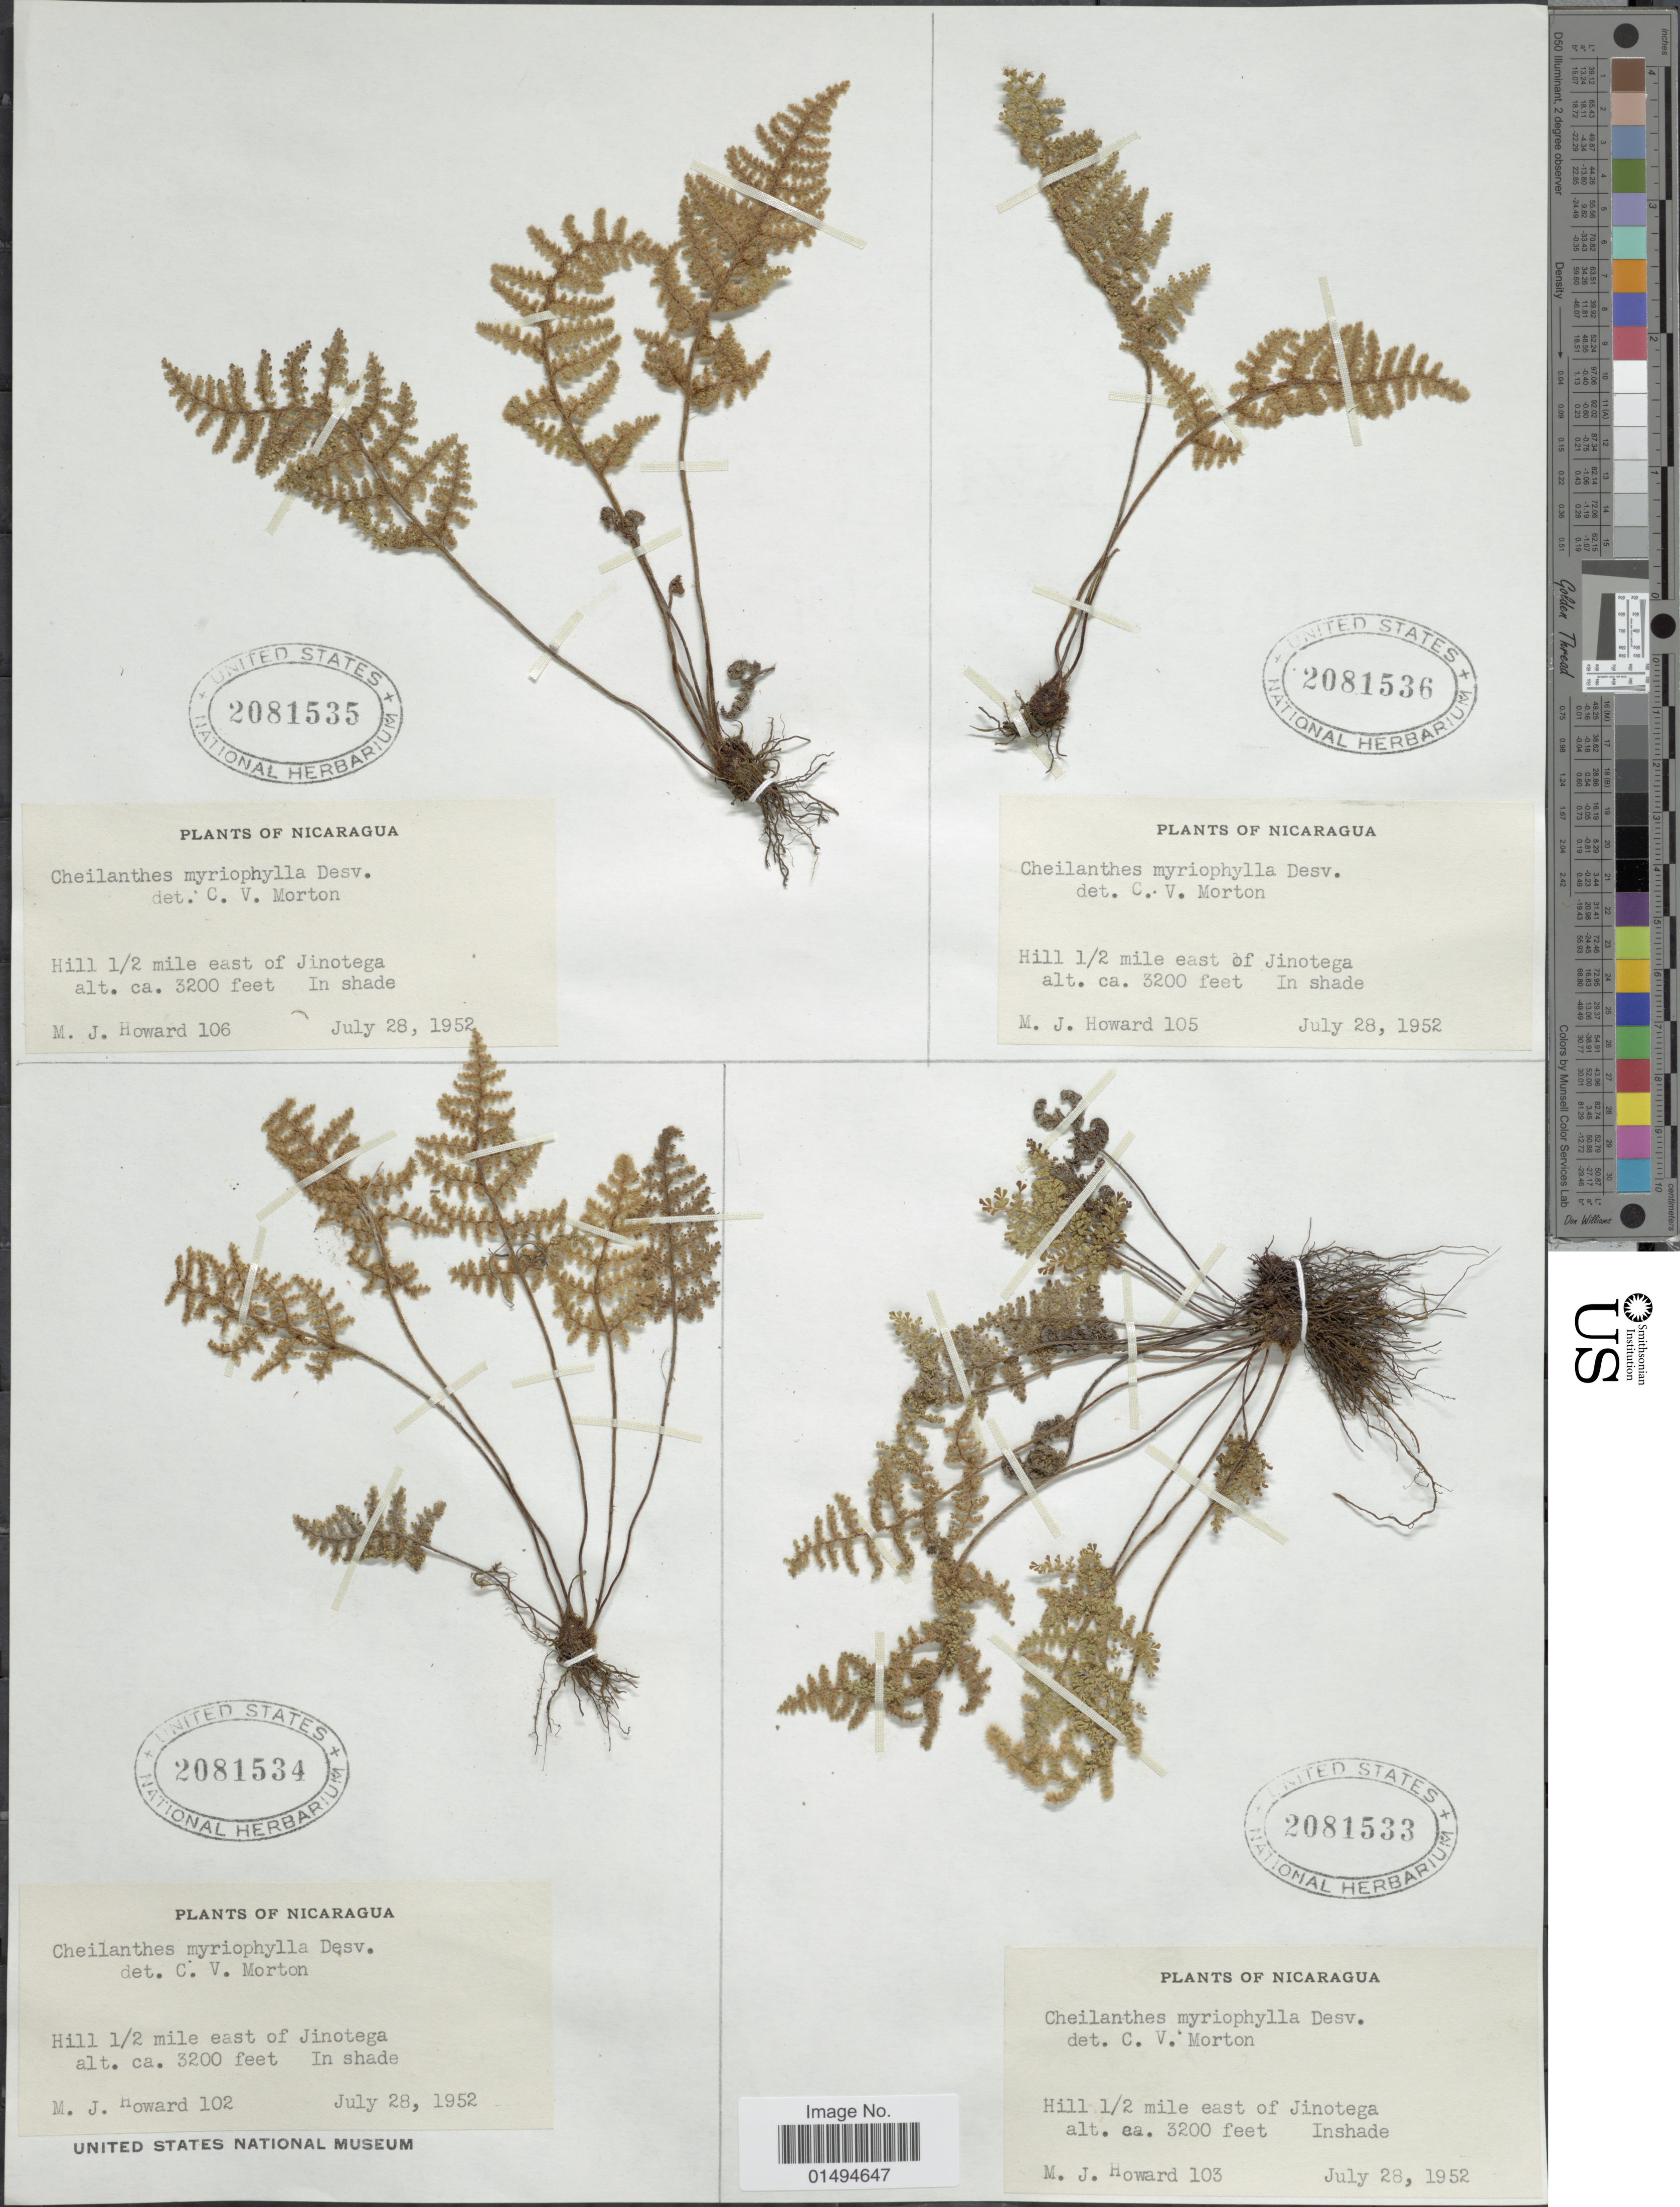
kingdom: Plantae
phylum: Tracheophyta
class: Polypodiopsida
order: Polypodiales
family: Pteridaceae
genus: Myriopteris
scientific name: Myriopteris myriophylla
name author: (Desv.) J. Sm.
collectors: M. Howard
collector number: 103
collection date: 1952-07-28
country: Nicaragua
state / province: Jinotega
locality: Hill 1/2 mile east of Jinotega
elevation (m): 975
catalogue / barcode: US 2081533-4